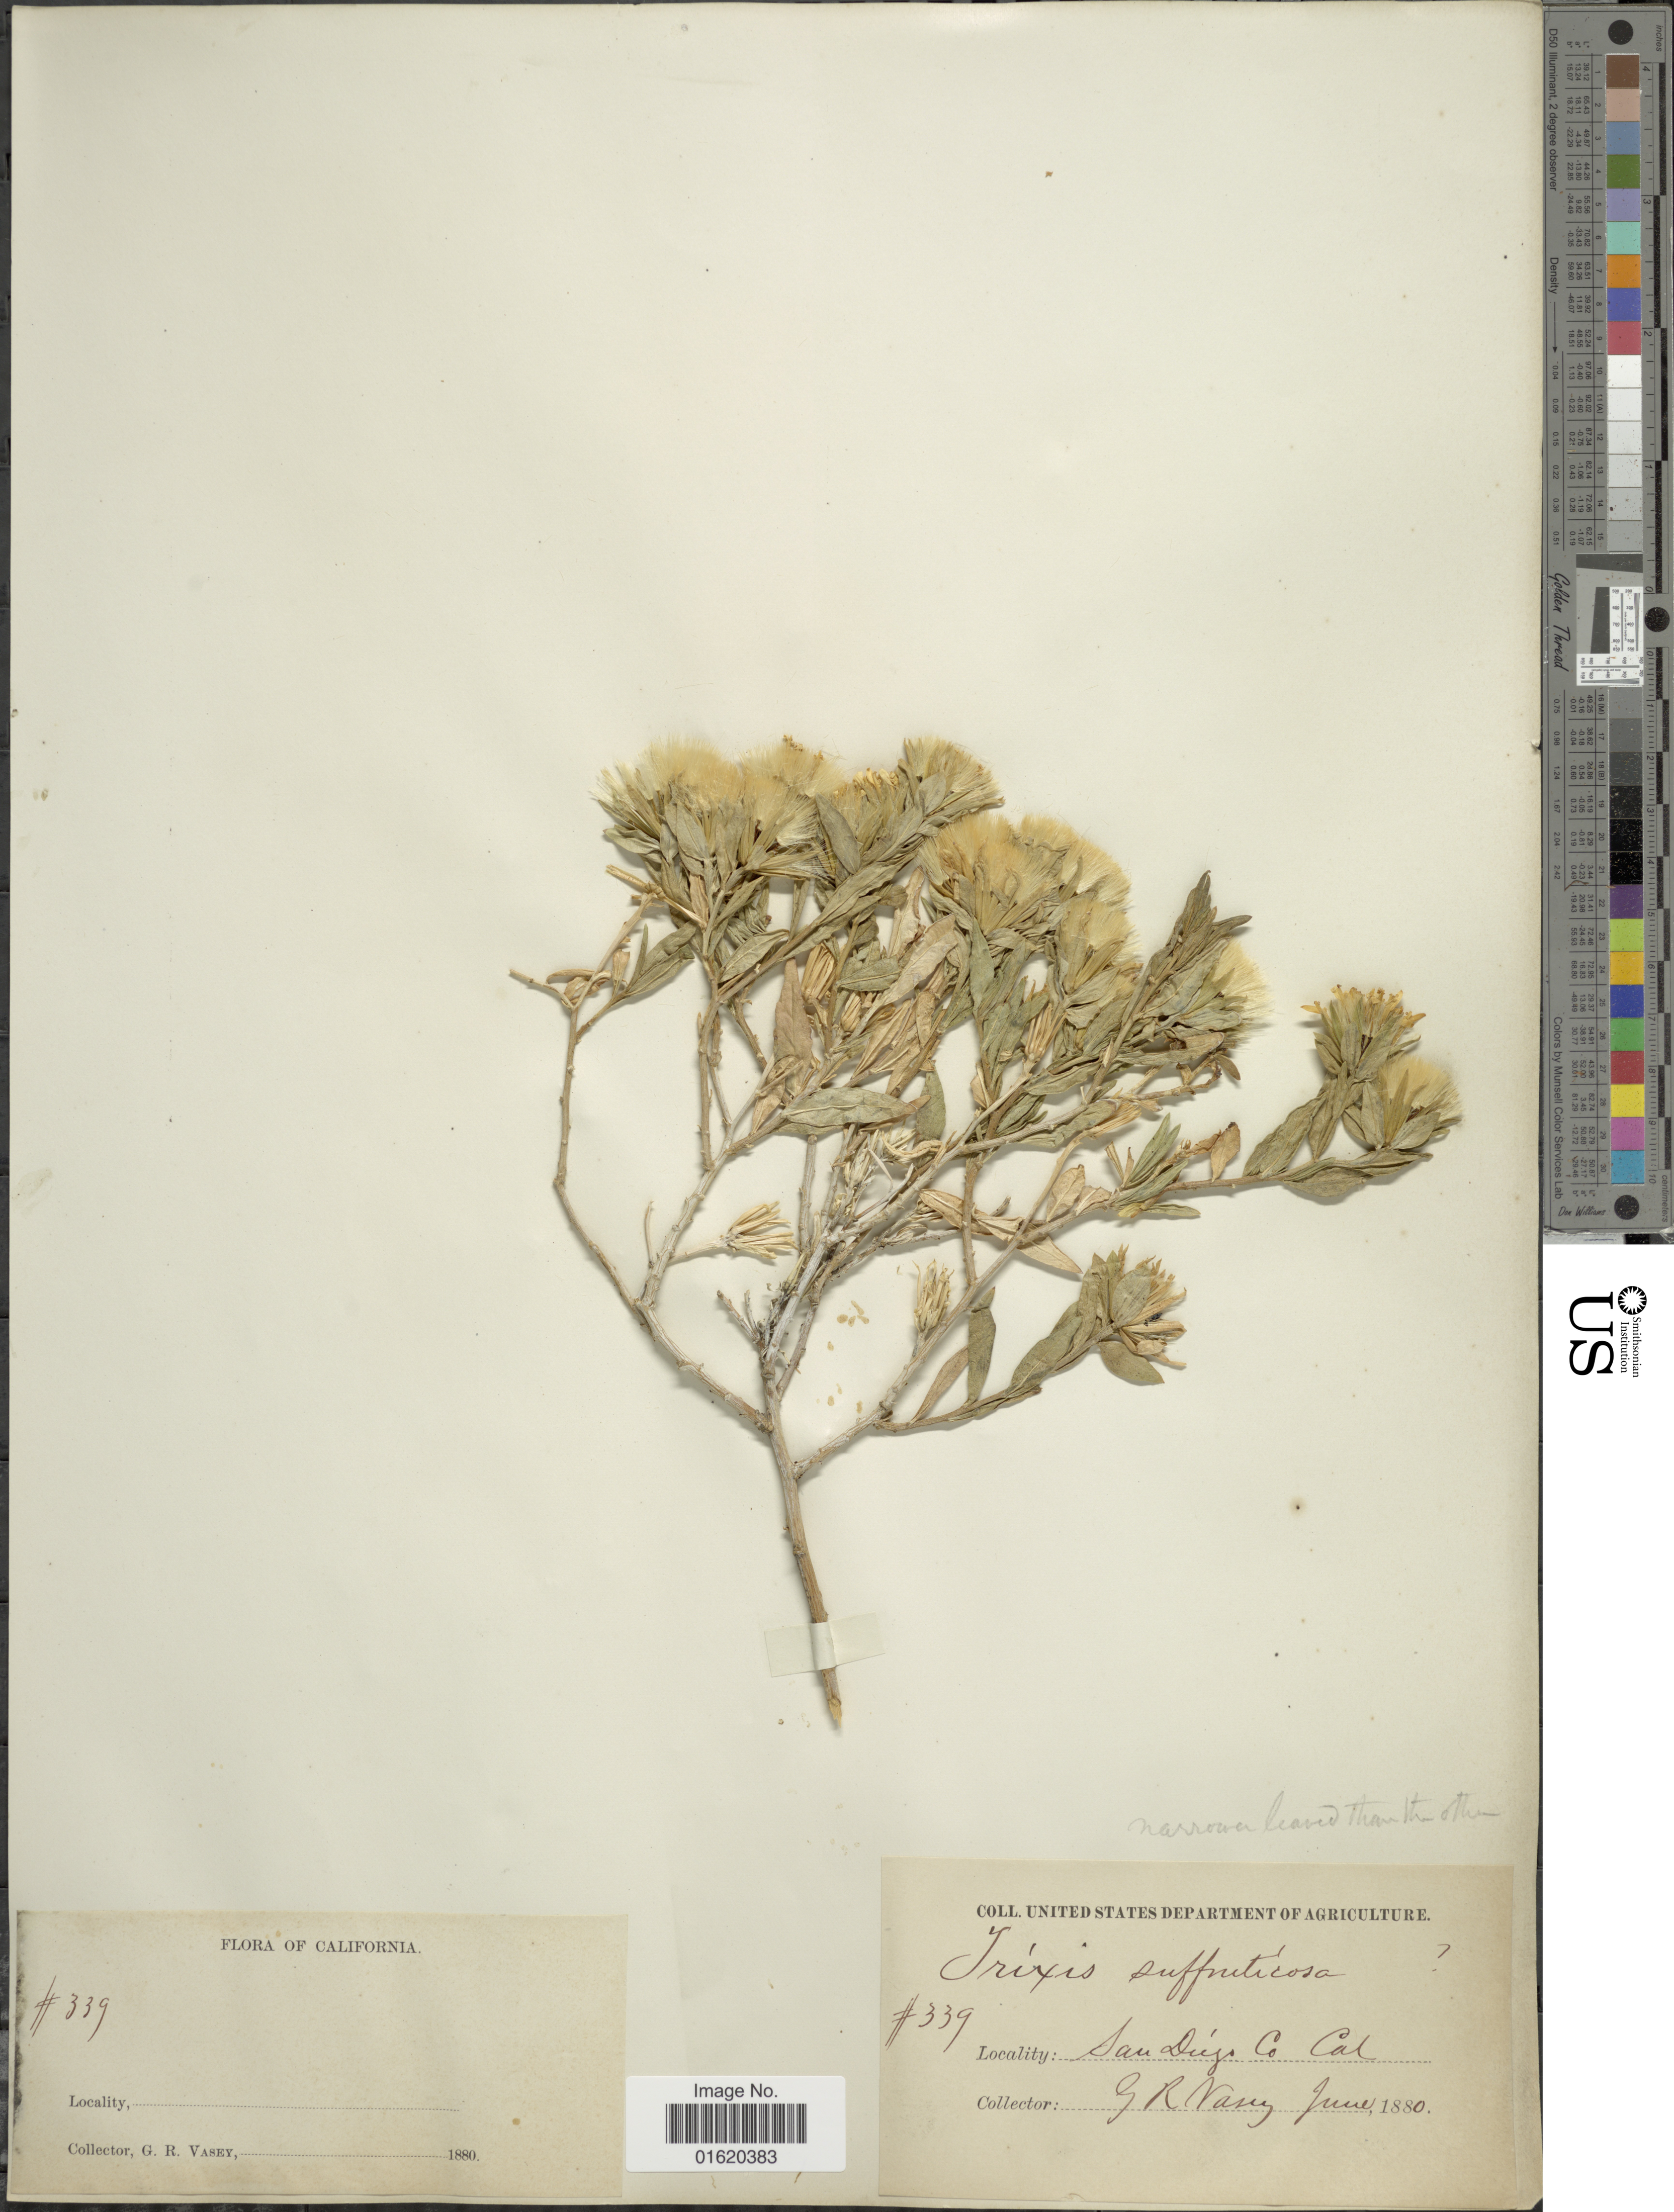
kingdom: Plantae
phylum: Tracheophyta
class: Magnoliopsida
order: Asterales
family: Asteraceae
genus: Trixis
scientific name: Trixis californica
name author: Kellogg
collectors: G. R. Vasey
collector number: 339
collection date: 1880-06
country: United States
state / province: California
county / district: San Diego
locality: San Diego Co.